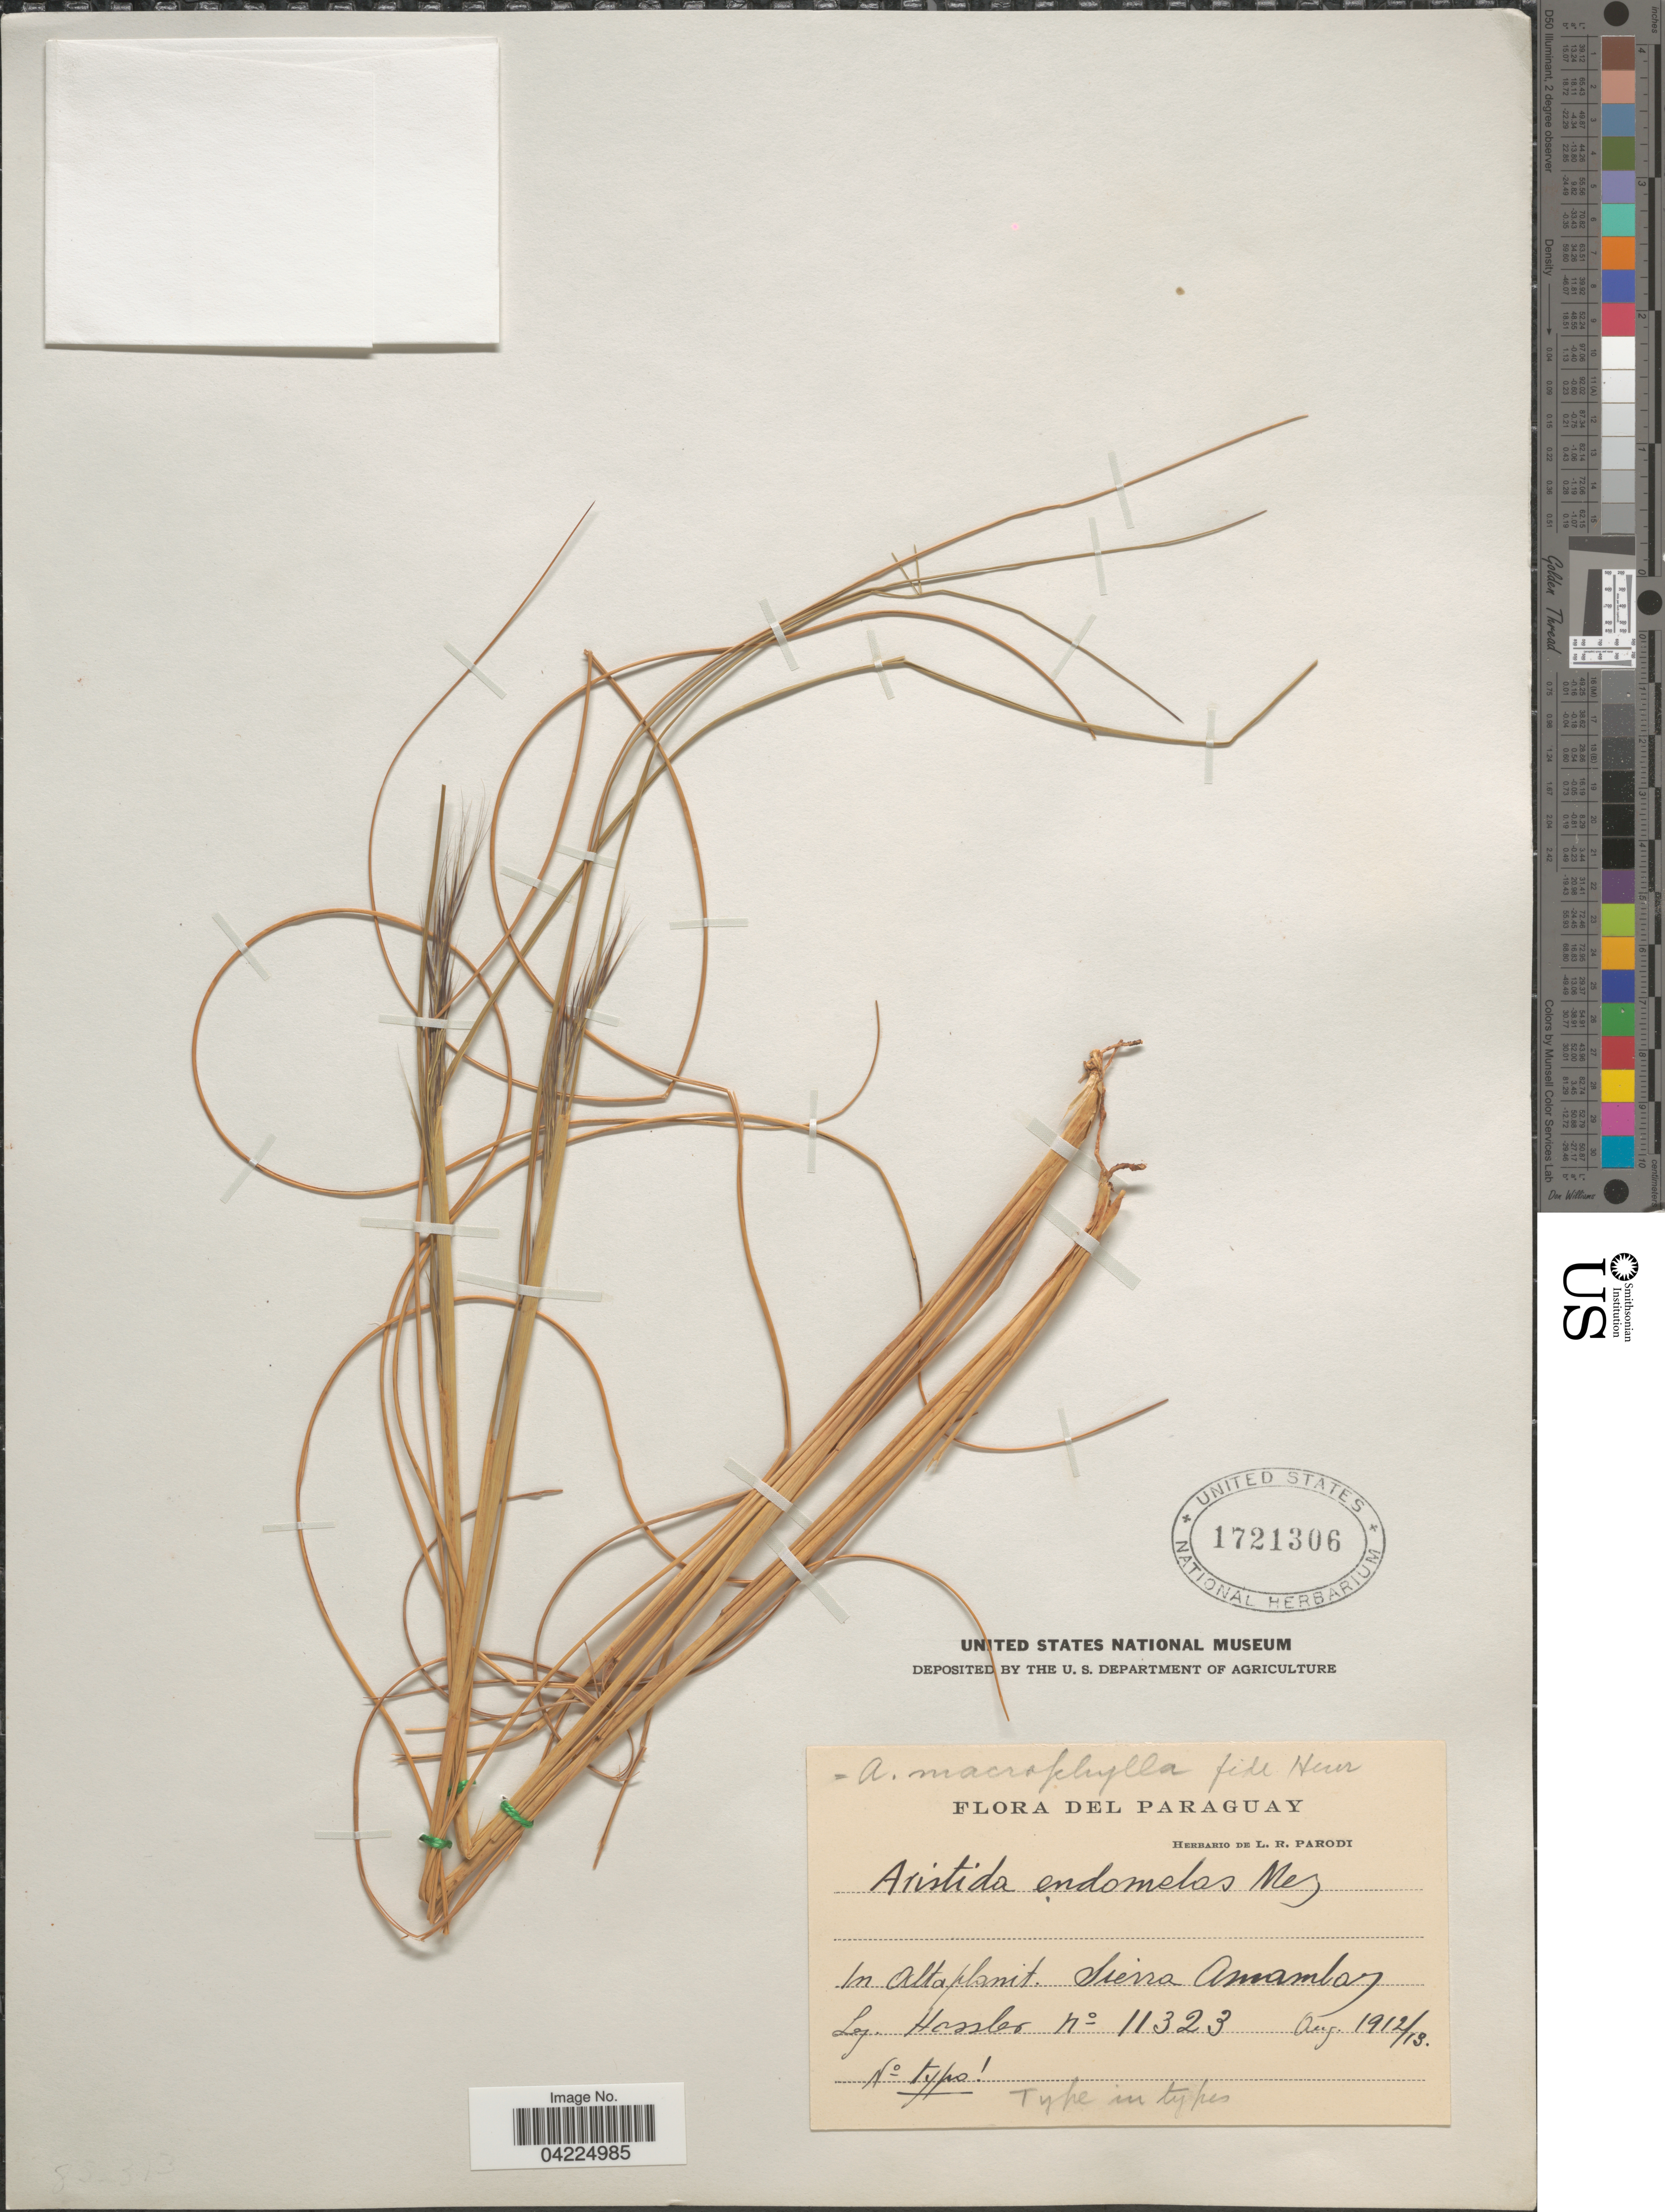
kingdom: Plantae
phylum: Tracheophyta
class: Liliopsida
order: Poales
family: Poaceae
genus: Aristida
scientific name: Aristida macrophylla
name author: Hack.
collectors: Hassler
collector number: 11323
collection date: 1912-08/1913-08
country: Paraguay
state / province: Amambay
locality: In Altaplanit. Sierra Amambay.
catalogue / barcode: US 1721306